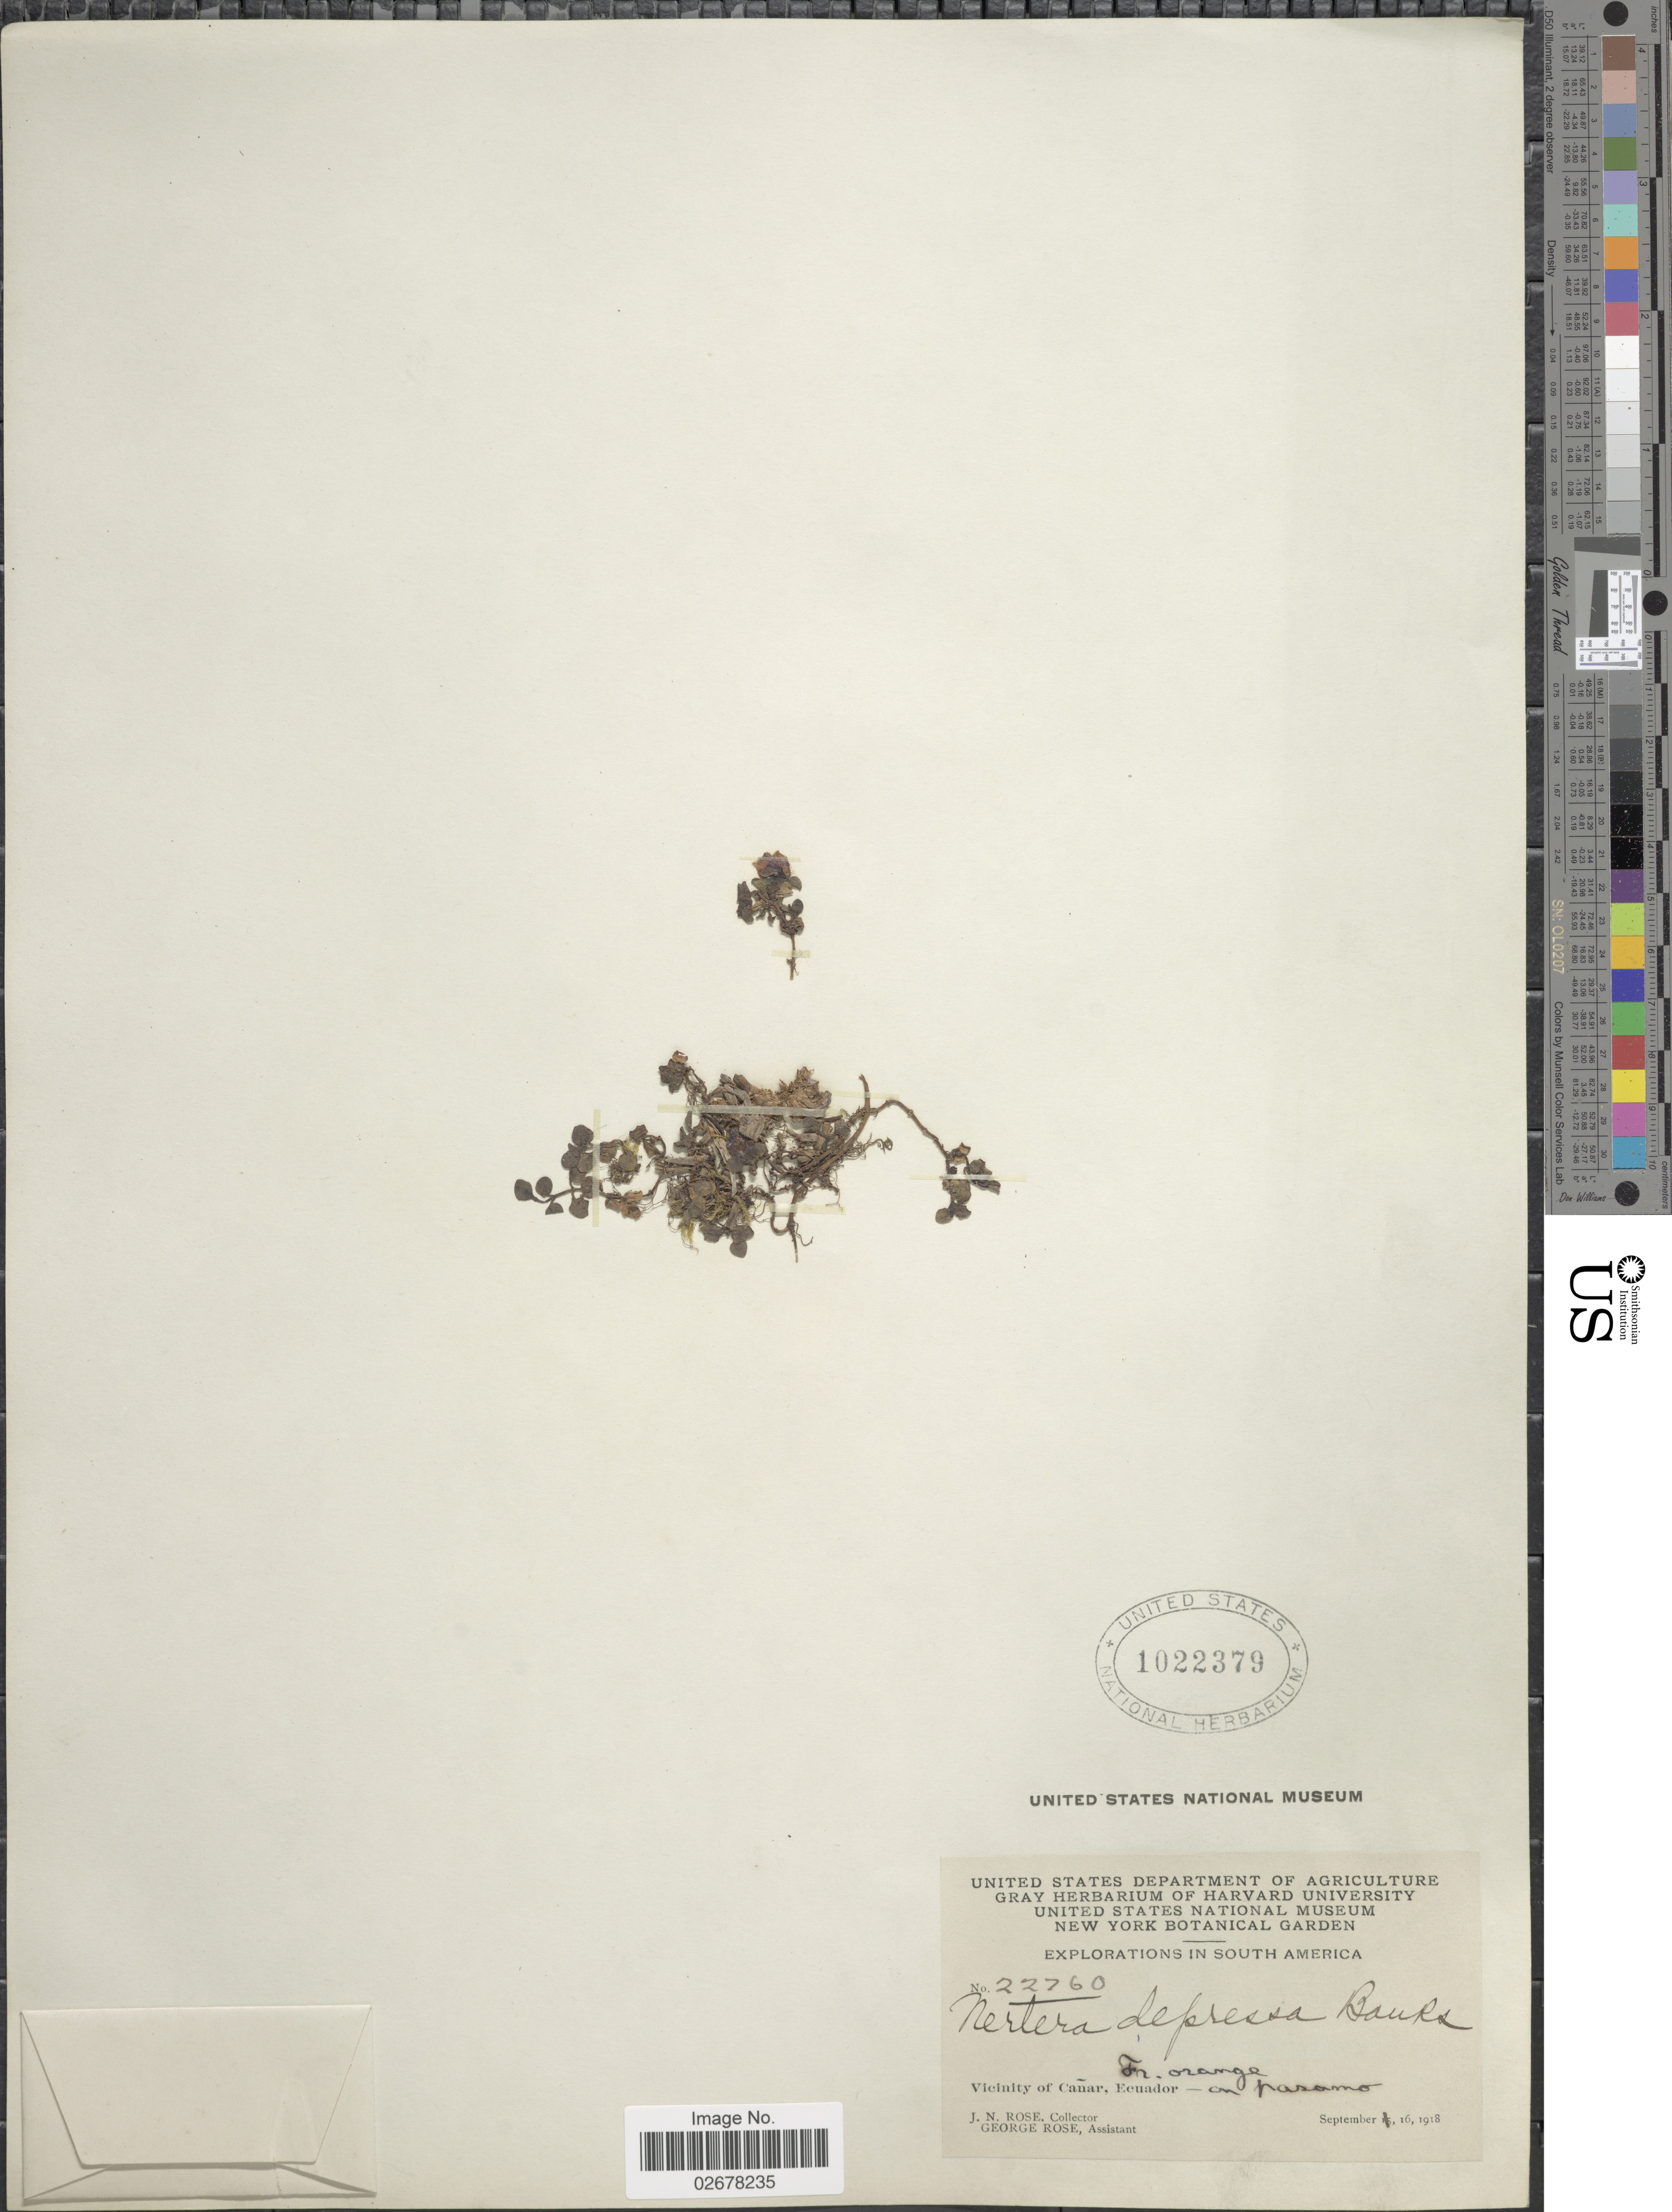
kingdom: Plantae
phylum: Tracheophyta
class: Magnoliopsida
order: Gentianales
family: Rubiaceae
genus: Nertera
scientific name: Nertera depressa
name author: Banks & Sol. ex Gaertn.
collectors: J. N. Rose & G. Rose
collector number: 22760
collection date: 1918-09-16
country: Ecuador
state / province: Cañar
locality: Vicinity of Canar, on paramo.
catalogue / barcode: US 1022379